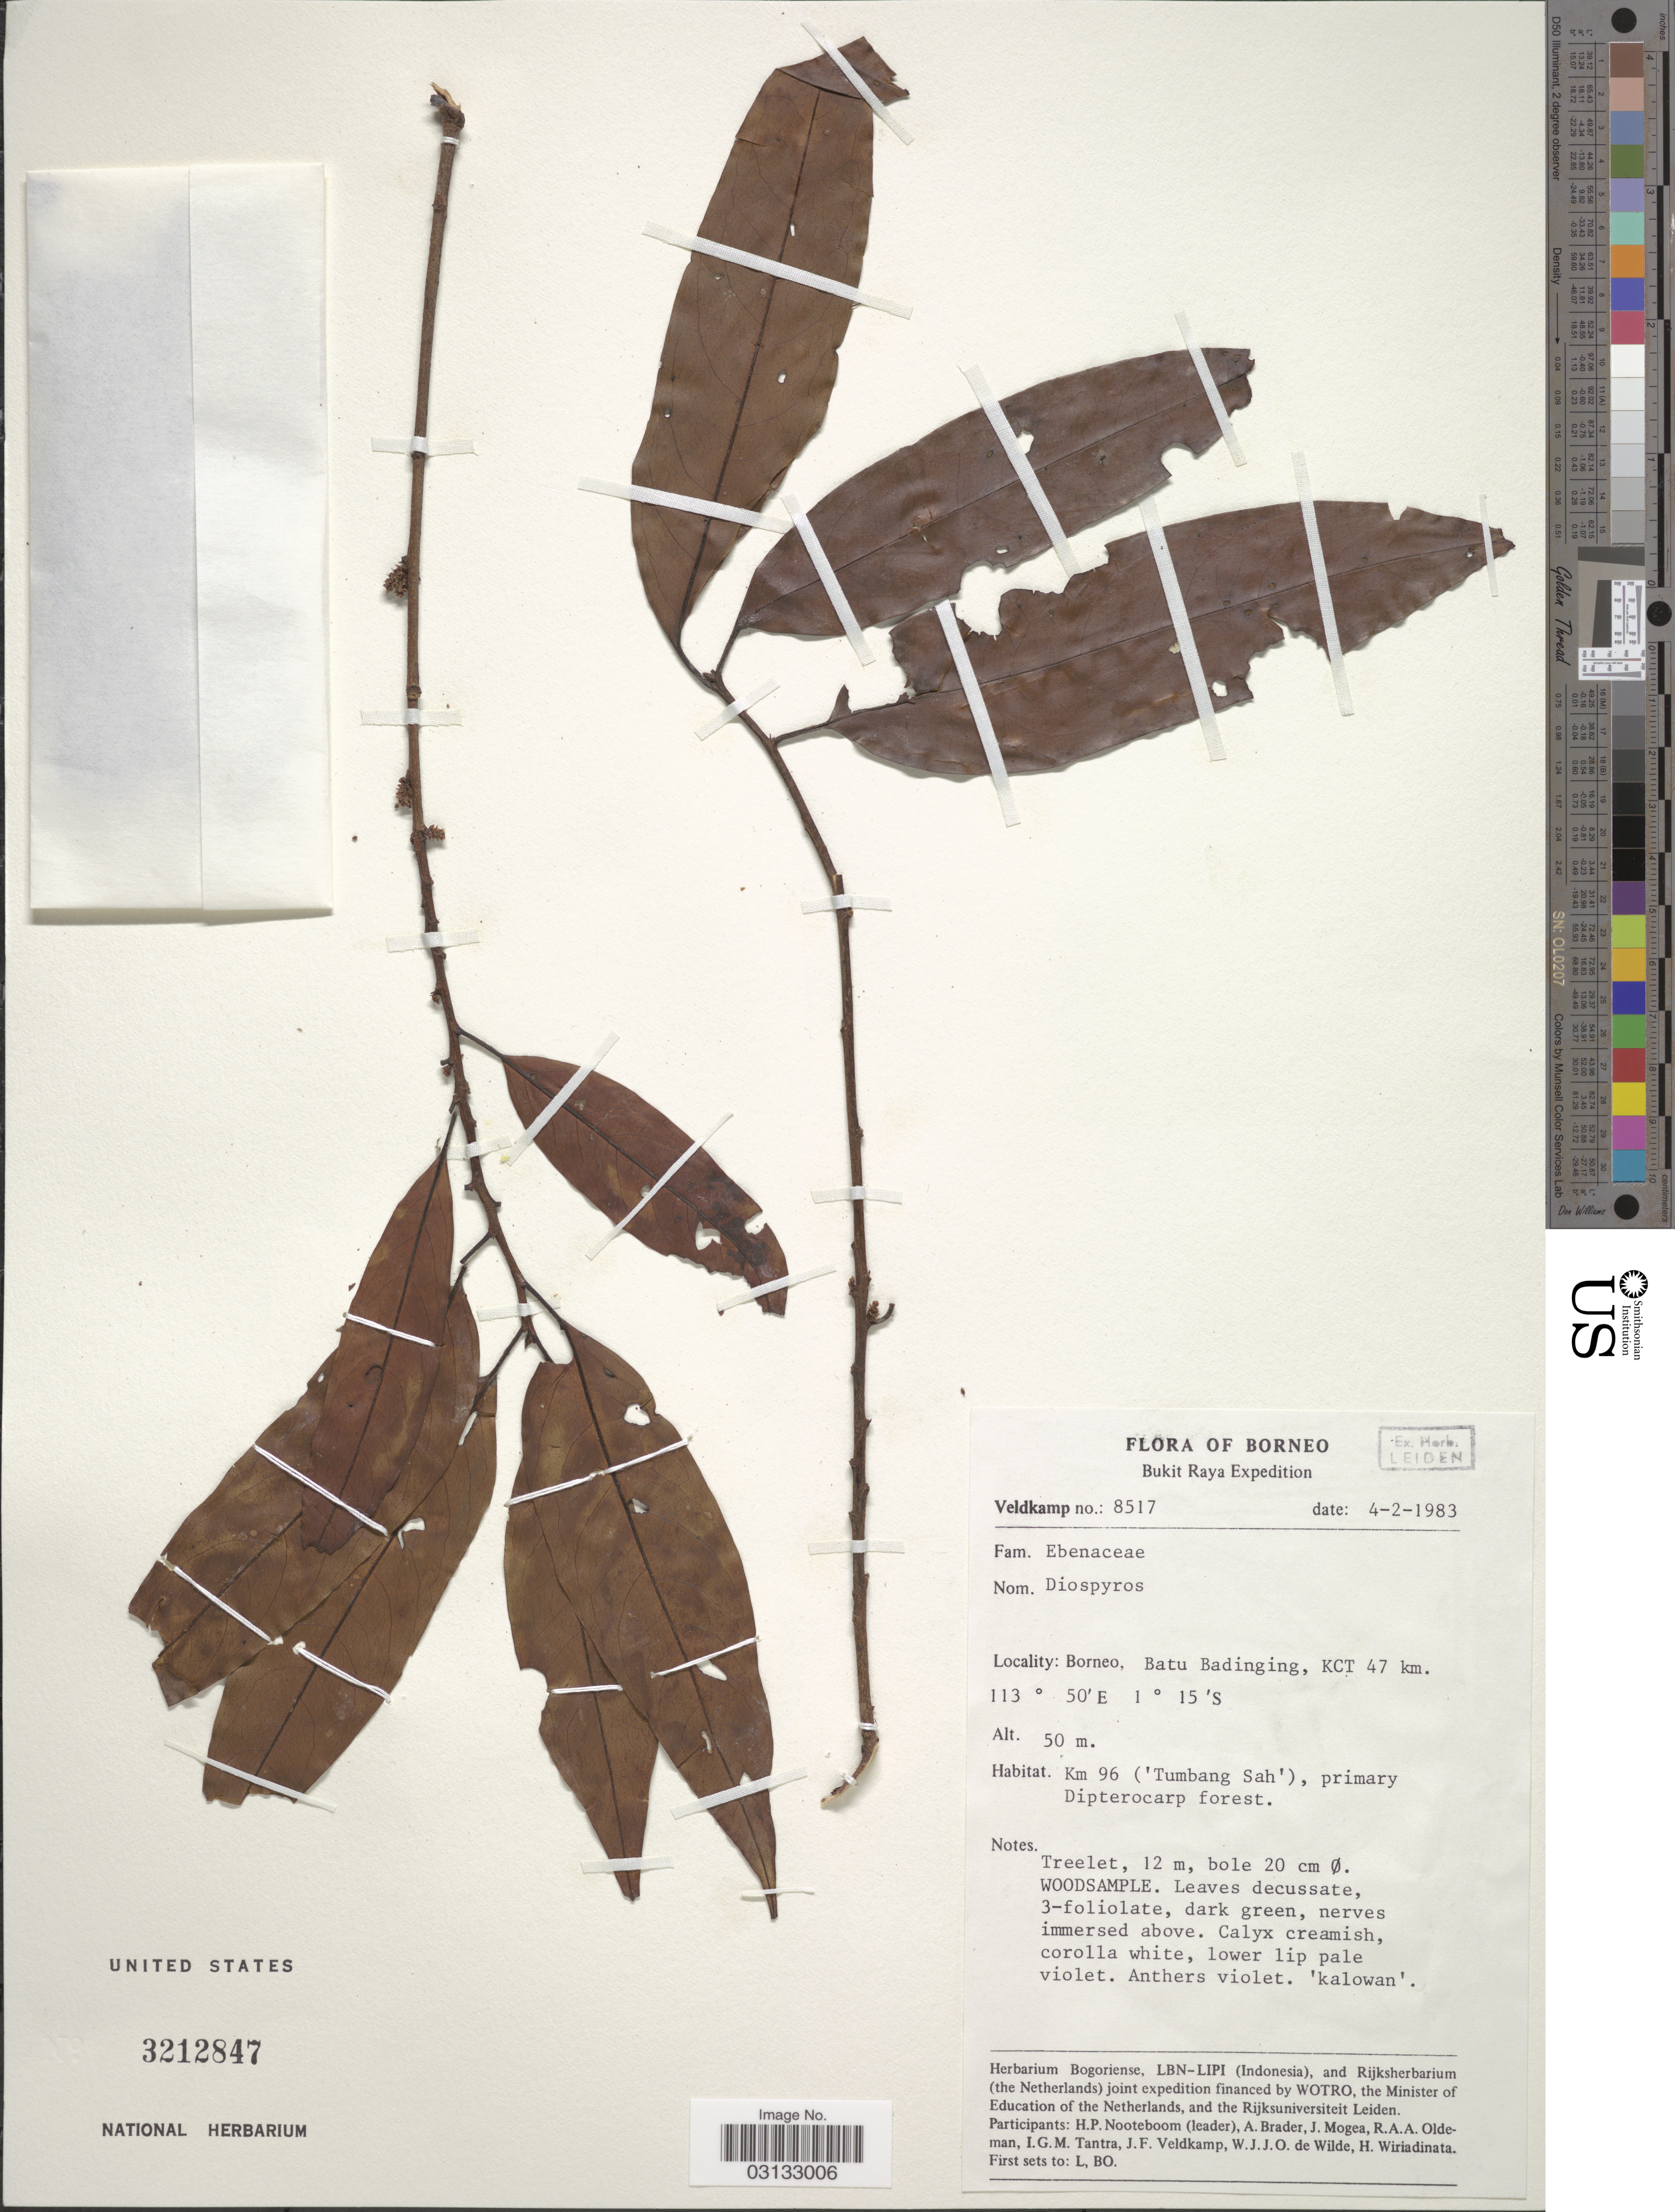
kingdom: Plantae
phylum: Tracheophyta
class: Magnoliopsida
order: Ericales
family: Ebenaceae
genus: Diospyros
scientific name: Diospyros sp.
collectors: J. F. Veldkamp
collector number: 8517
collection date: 1983-02-04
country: Indonesia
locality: Borneo, Bukit Raya, Batu Badinging, KCT 47 km., Km 96 ('Tumbang Sah').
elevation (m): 50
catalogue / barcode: US 3212847